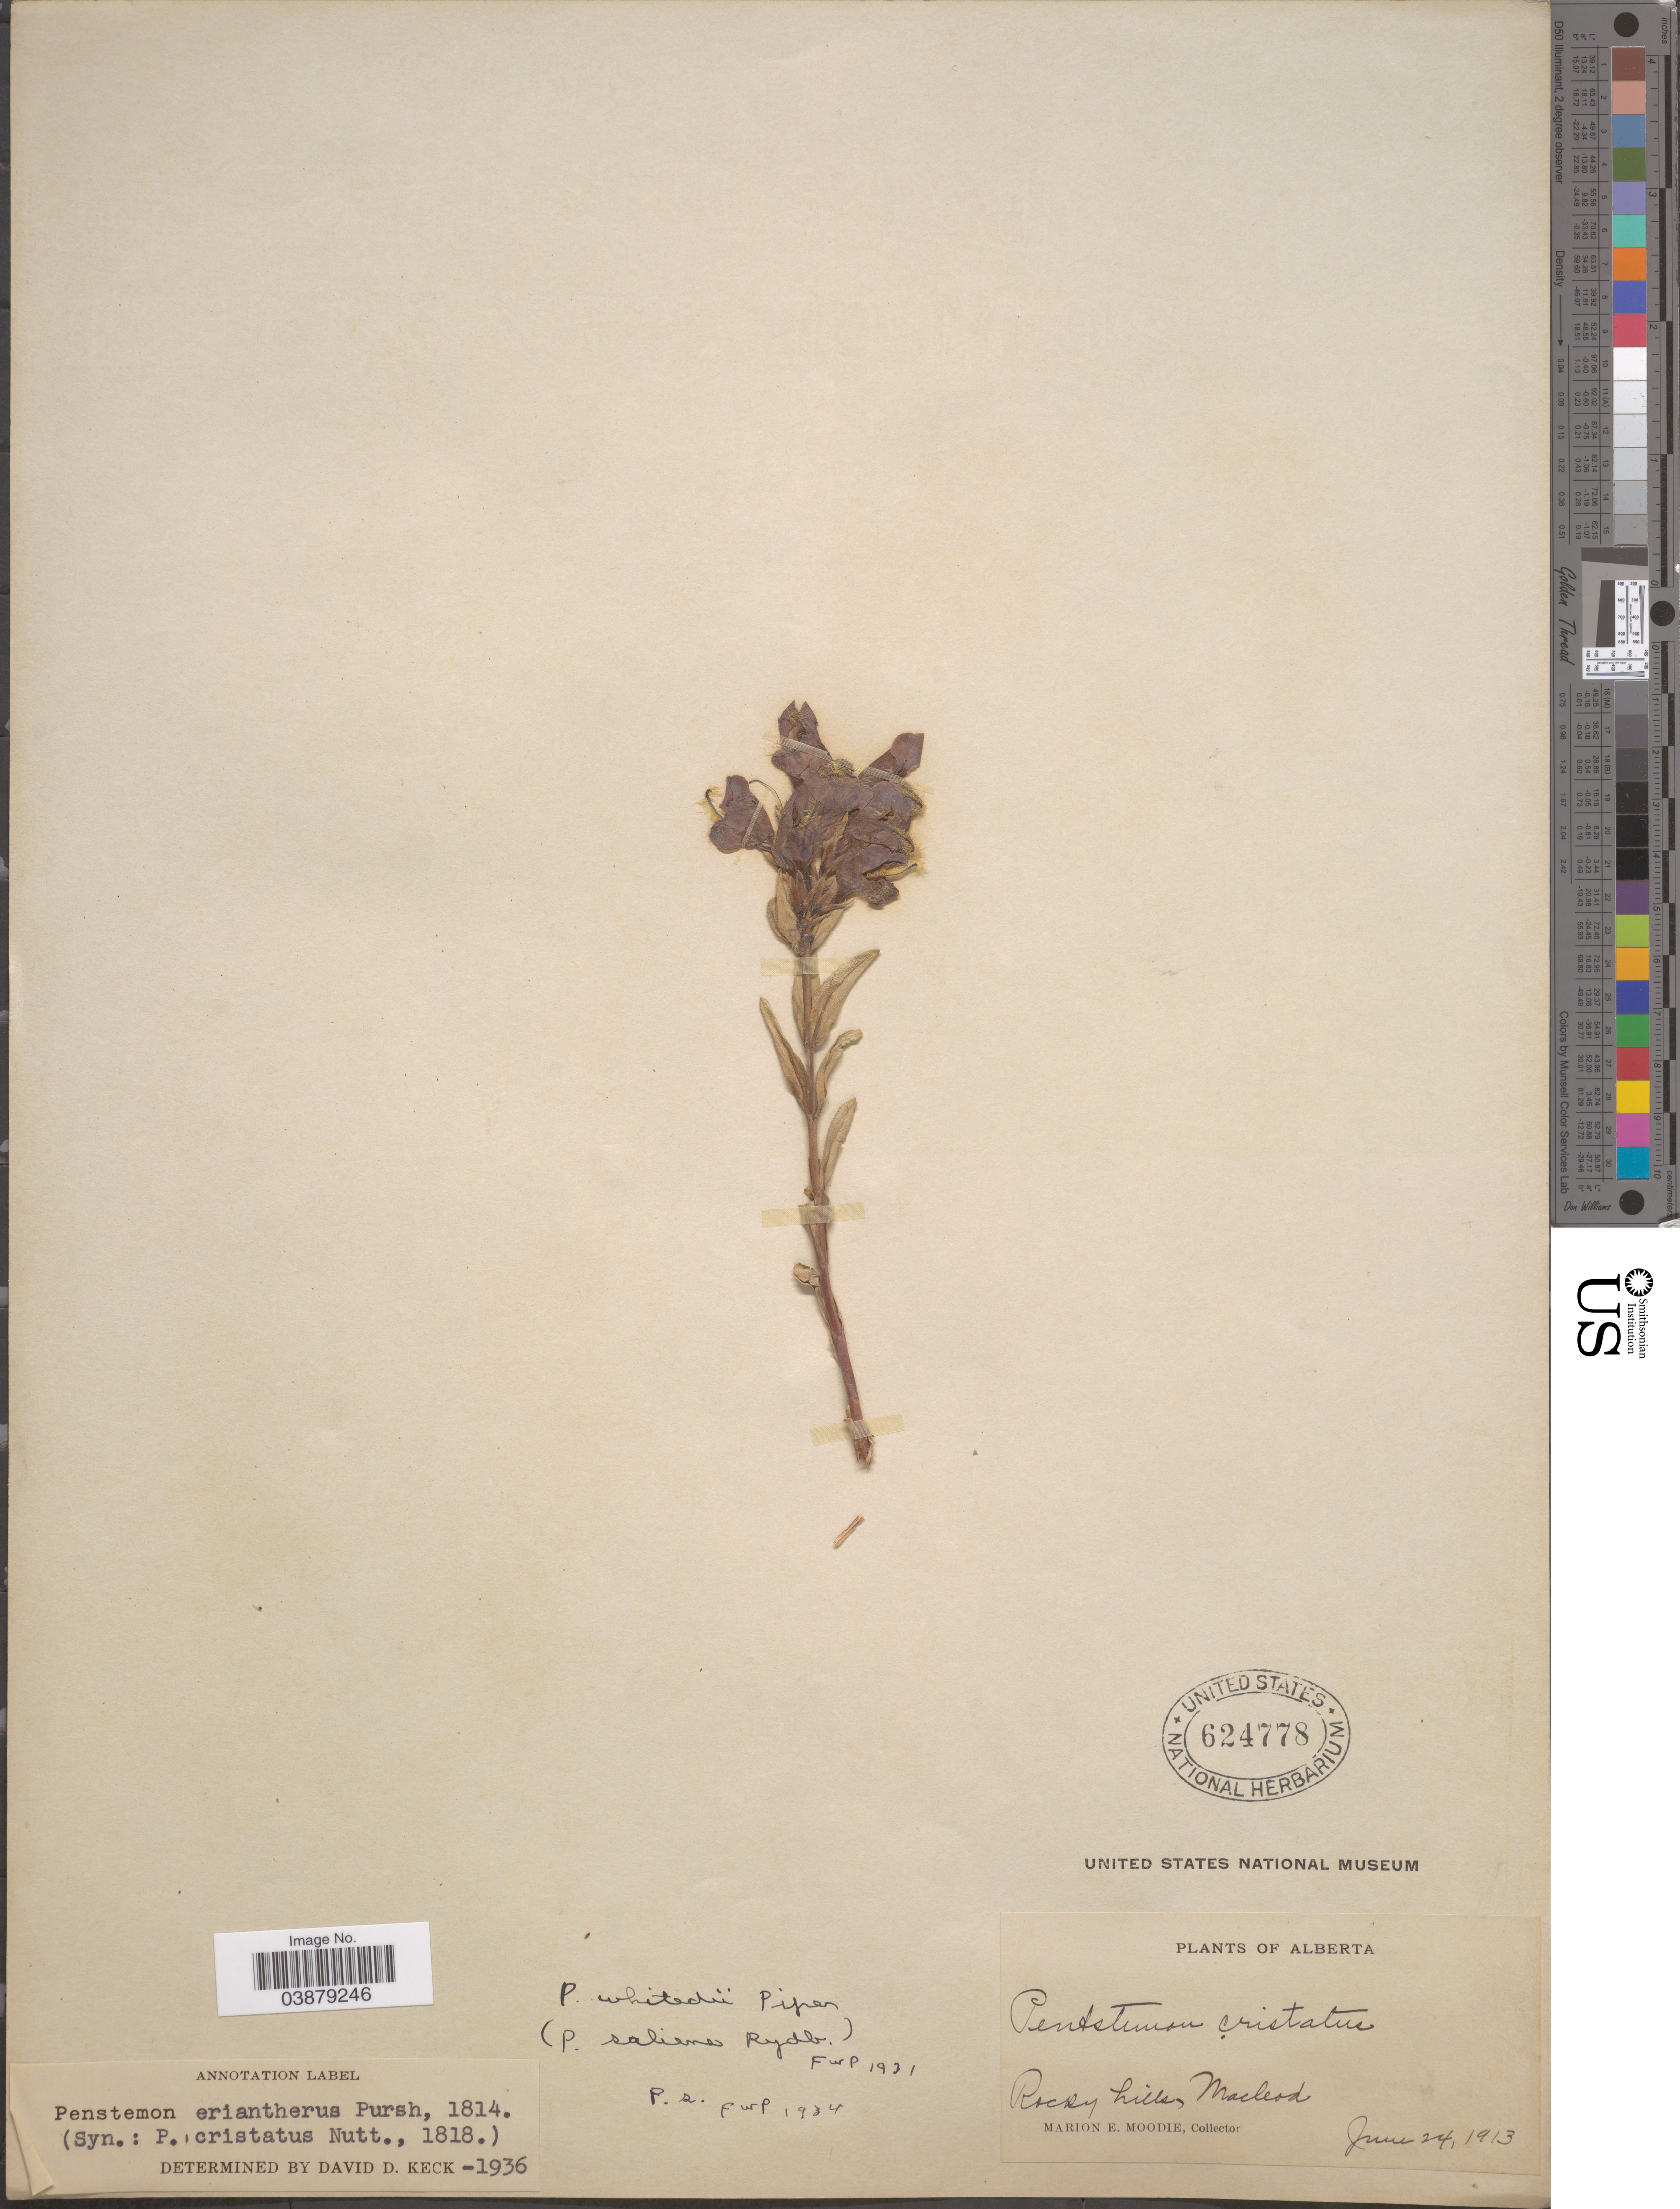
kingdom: Plantae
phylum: Tracheophyta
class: Magnoliopsida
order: Lamiales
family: Plantaginaceae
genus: Penstemon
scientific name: Penstemon whitedii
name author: Piper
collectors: M. E. Moodie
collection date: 1913-06-24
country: Canada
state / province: Alberta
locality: Rocky hills, Macleod.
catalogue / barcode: US 624778